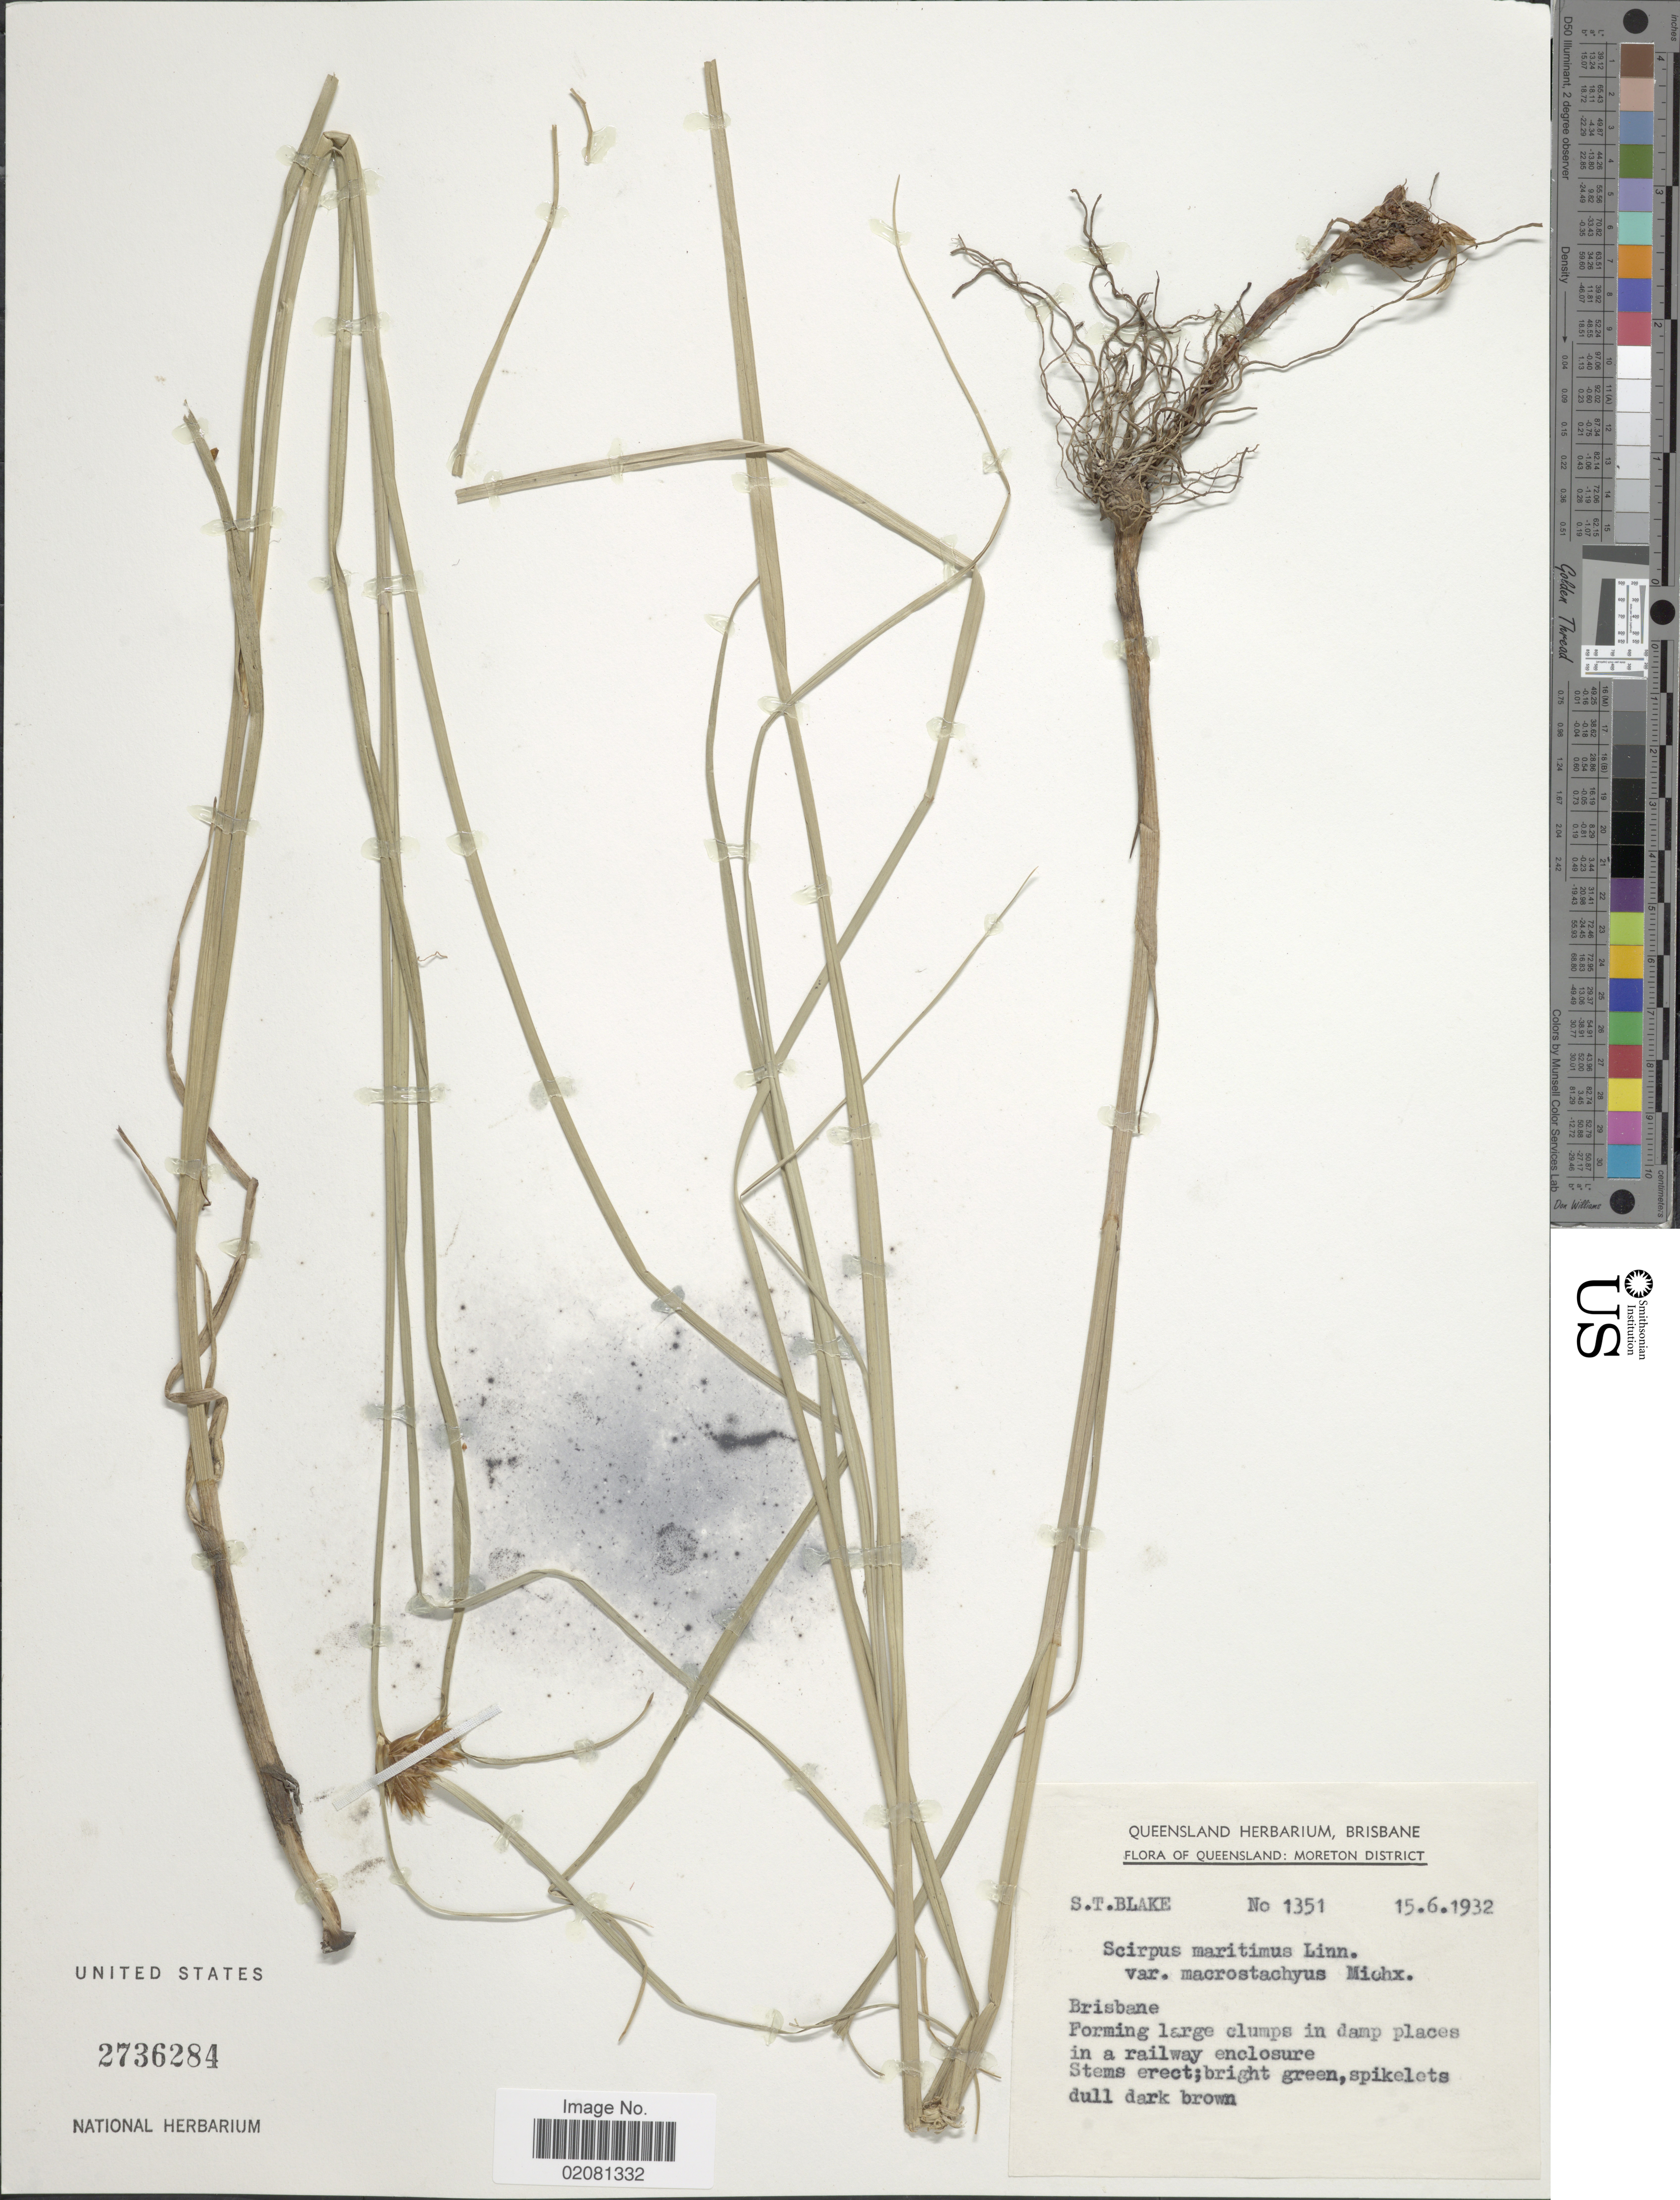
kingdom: Plantae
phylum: Tracheophyta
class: Liliopsida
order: Poales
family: Cyperaceae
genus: Bolboschoenus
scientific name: Bolboschoenus caldwellii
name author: (V.J. Cook) Soják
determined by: Strong, Mark T., (BOT), Smithsonian Institution - National Museum of Natural History (UNITED STATES)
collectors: S. T. Blake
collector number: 1351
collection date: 1932-06-15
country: Australia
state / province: Queensland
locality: Moreton District, Brisbane, forming large clumps in damp places in a railway enclosure.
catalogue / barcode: US 2736284